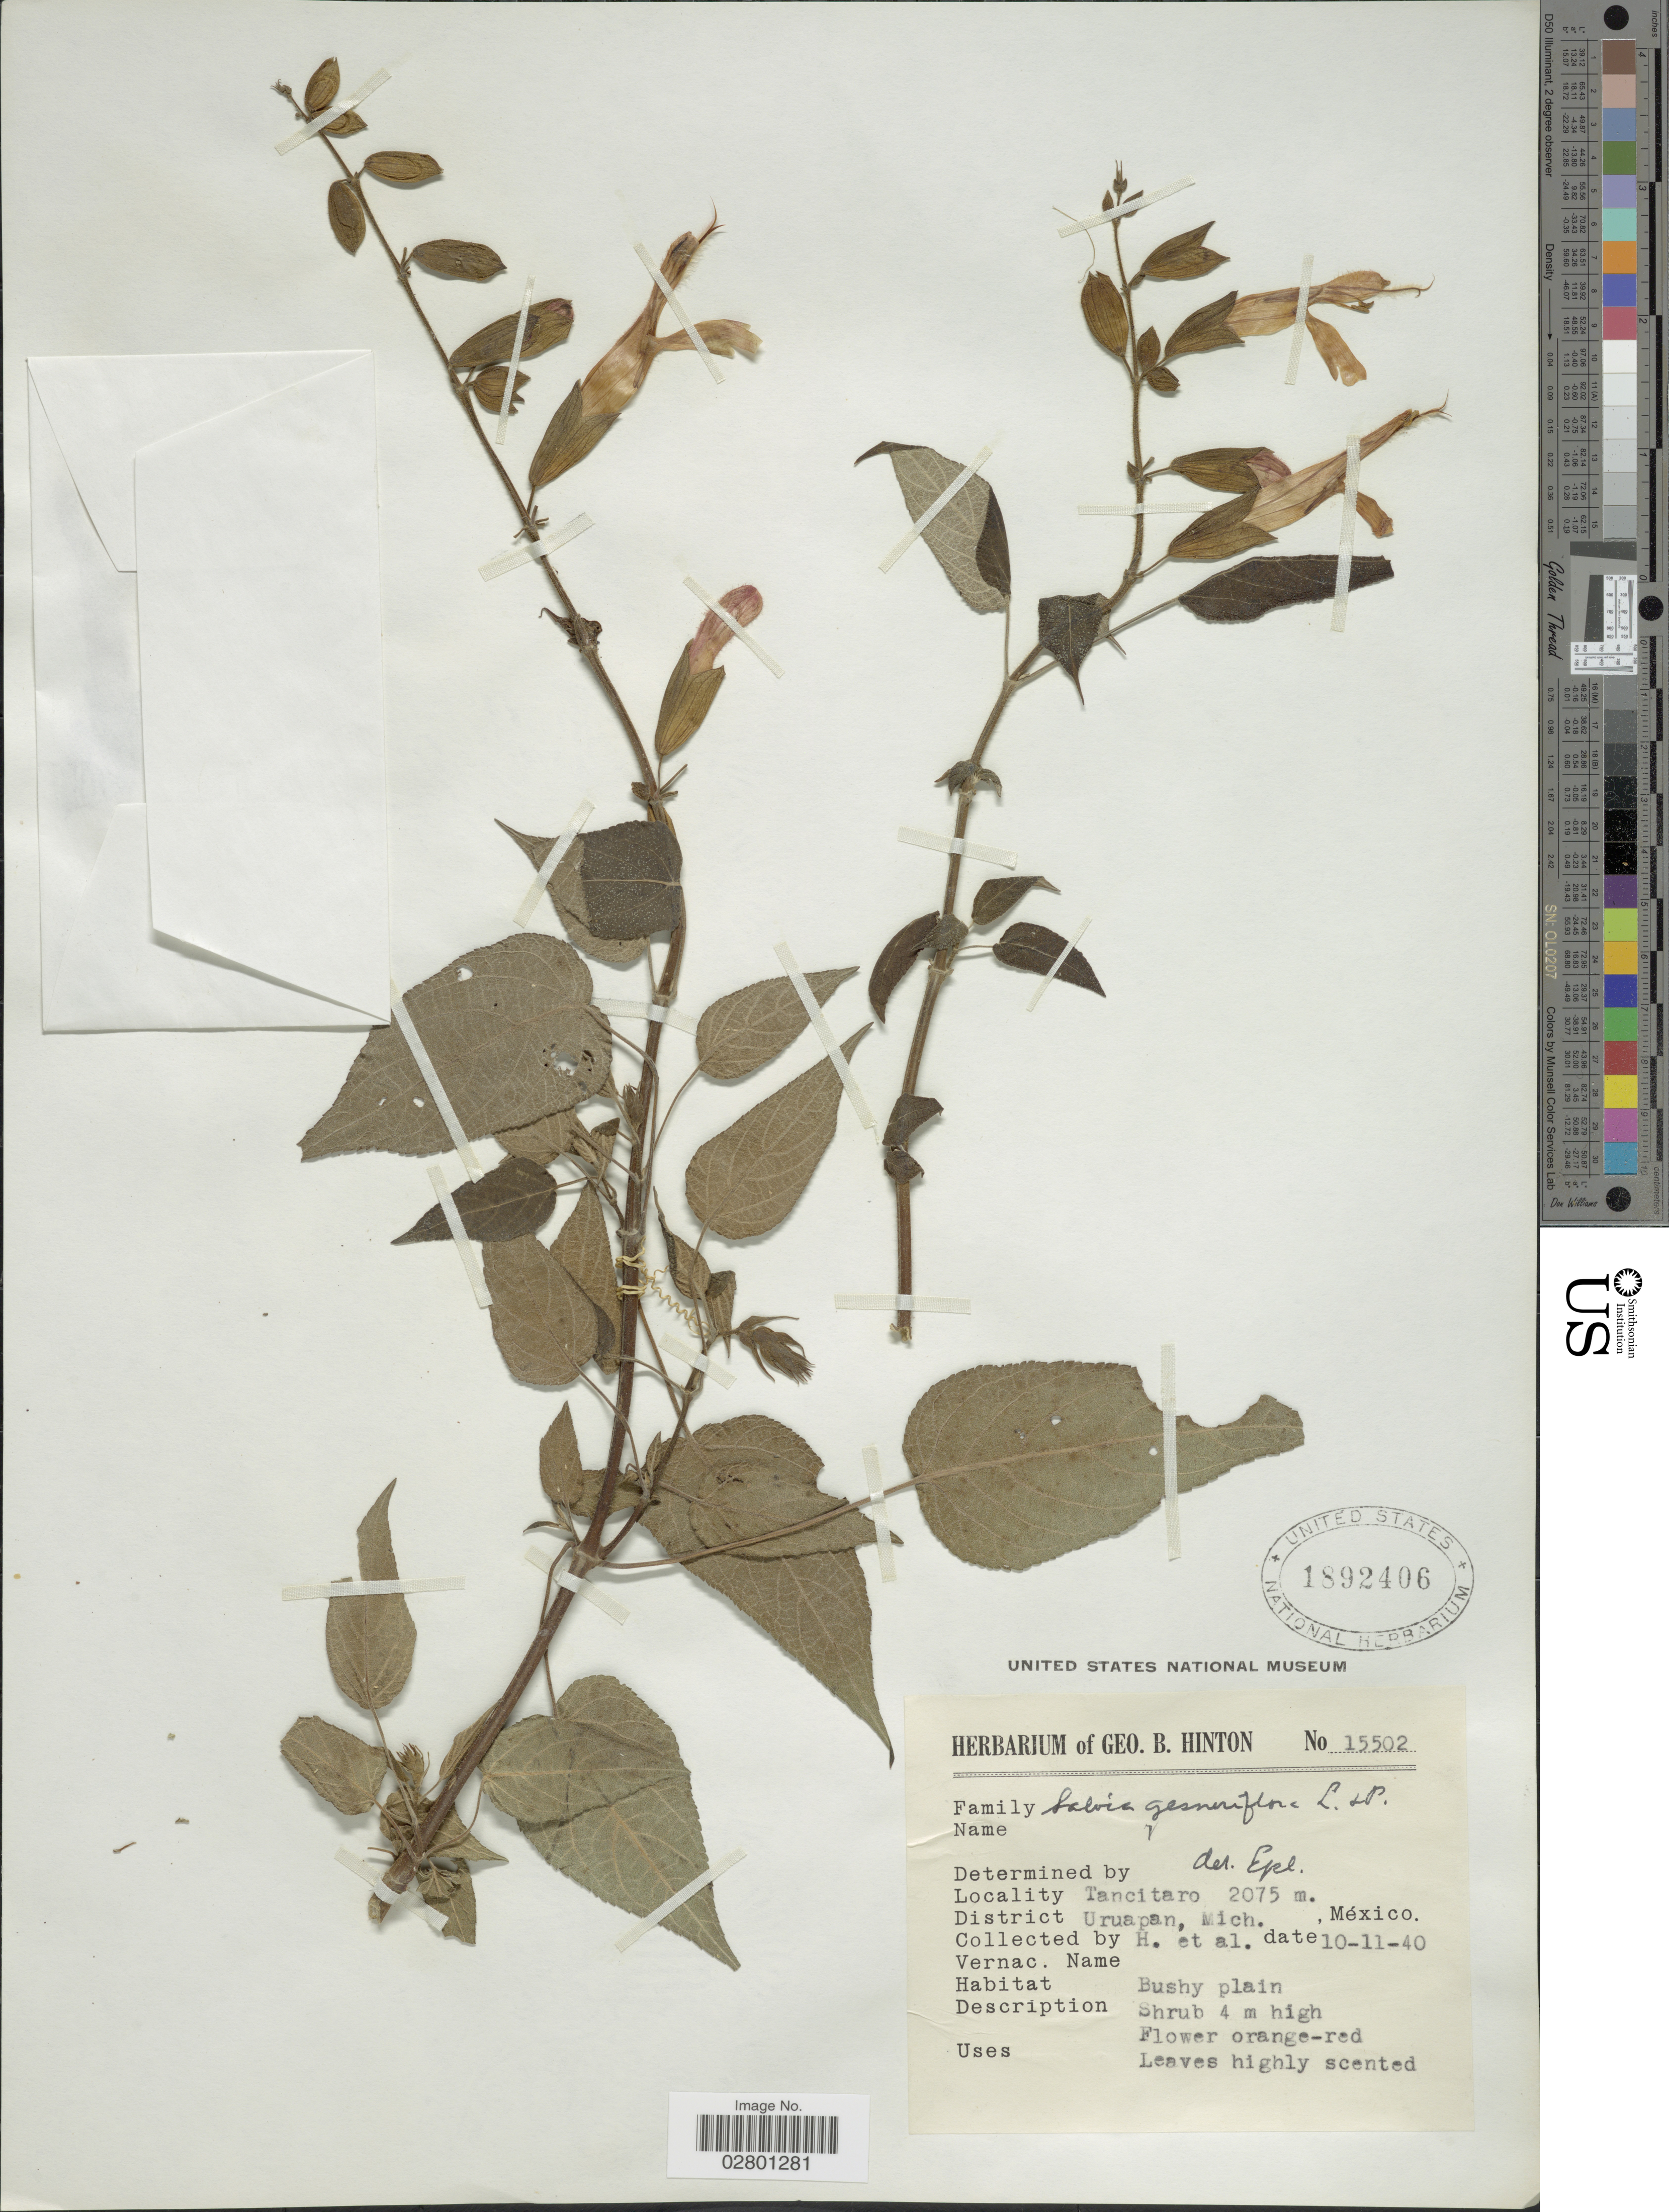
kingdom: Plantae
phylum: Tracheophyta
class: Magnoliopsida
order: Lamiales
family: Lamiaceae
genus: Salvia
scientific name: Salvia gesneriiflora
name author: Lindl. & Paxton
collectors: G. B. Hinton & et al.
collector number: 15502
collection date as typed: Transcribed d/m/y: 10/11/40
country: Mexico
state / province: Michoacán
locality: Tancitaro, District Uruapan, Mich.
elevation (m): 2075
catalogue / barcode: US 1892406